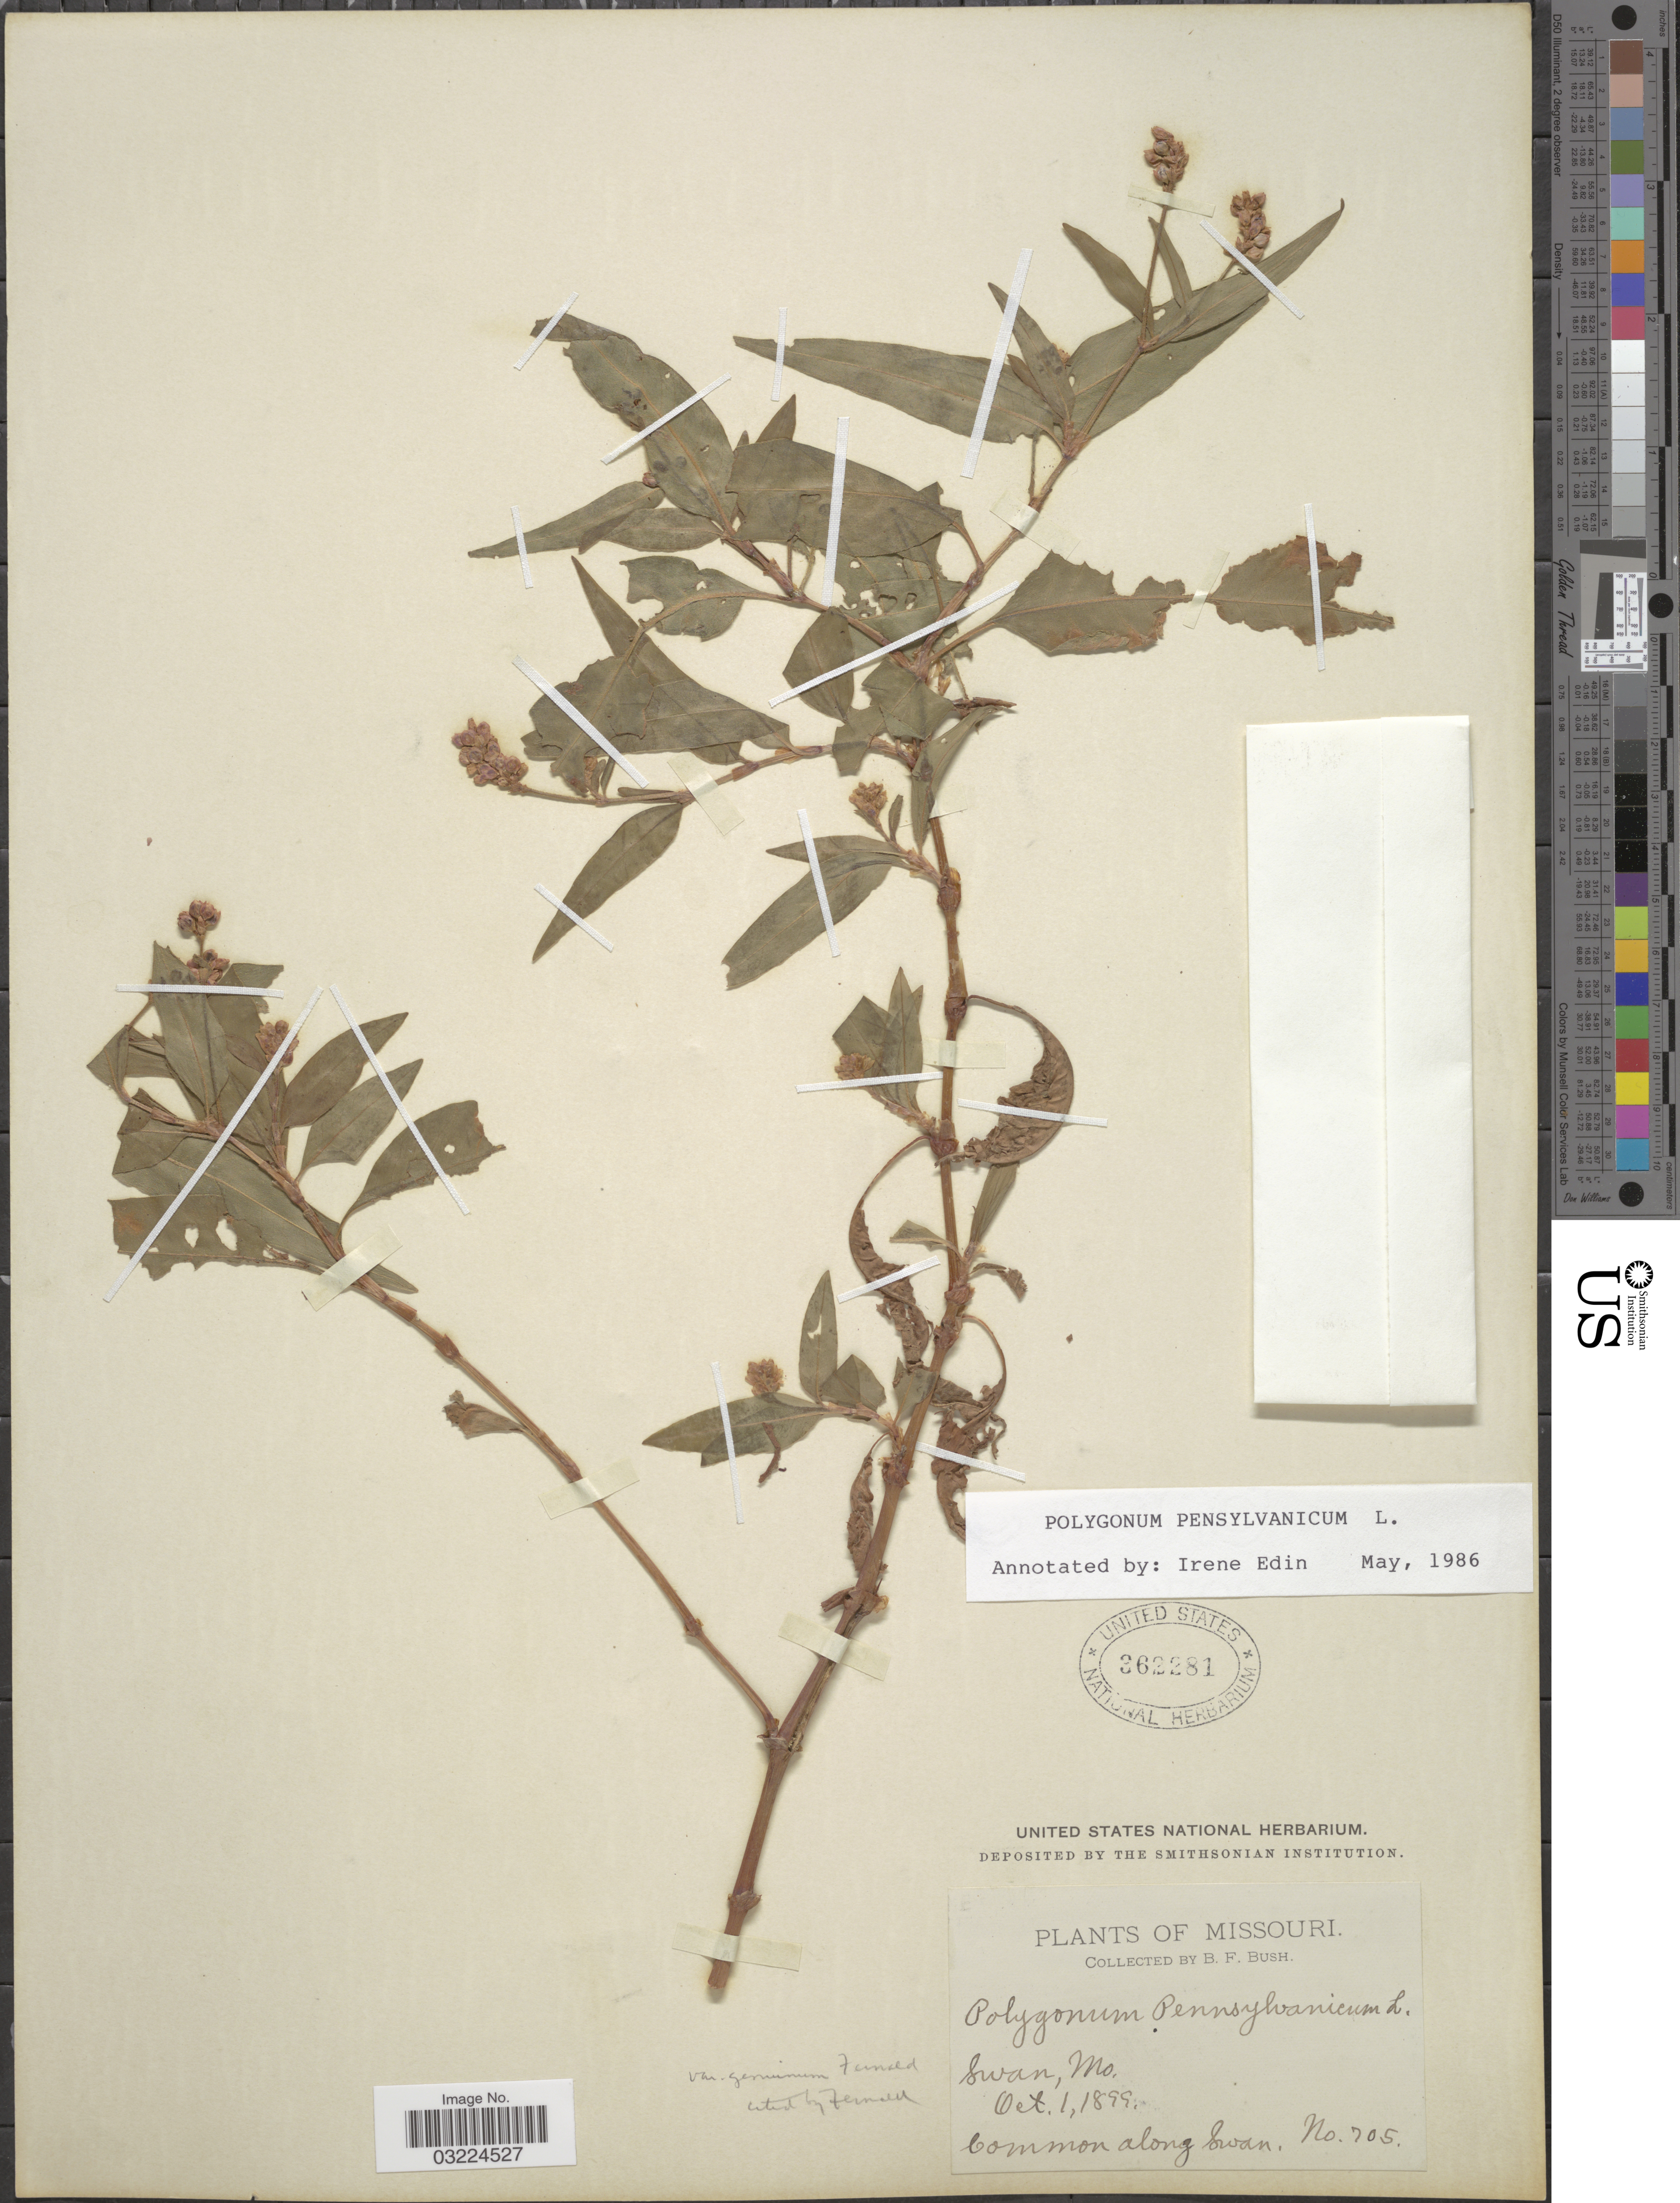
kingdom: Plantae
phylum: Tracheophyta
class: Magnoliopsida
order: Caryophyllales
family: Polygonaceae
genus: Persicaria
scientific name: Persicaria pensylvanica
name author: (L.) M. Gómez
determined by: Atha, D. E.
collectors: B. F. Bush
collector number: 705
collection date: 1899-10-01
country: United States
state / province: Missouri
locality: Swan, Mo. Common along Swan.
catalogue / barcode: US 362281